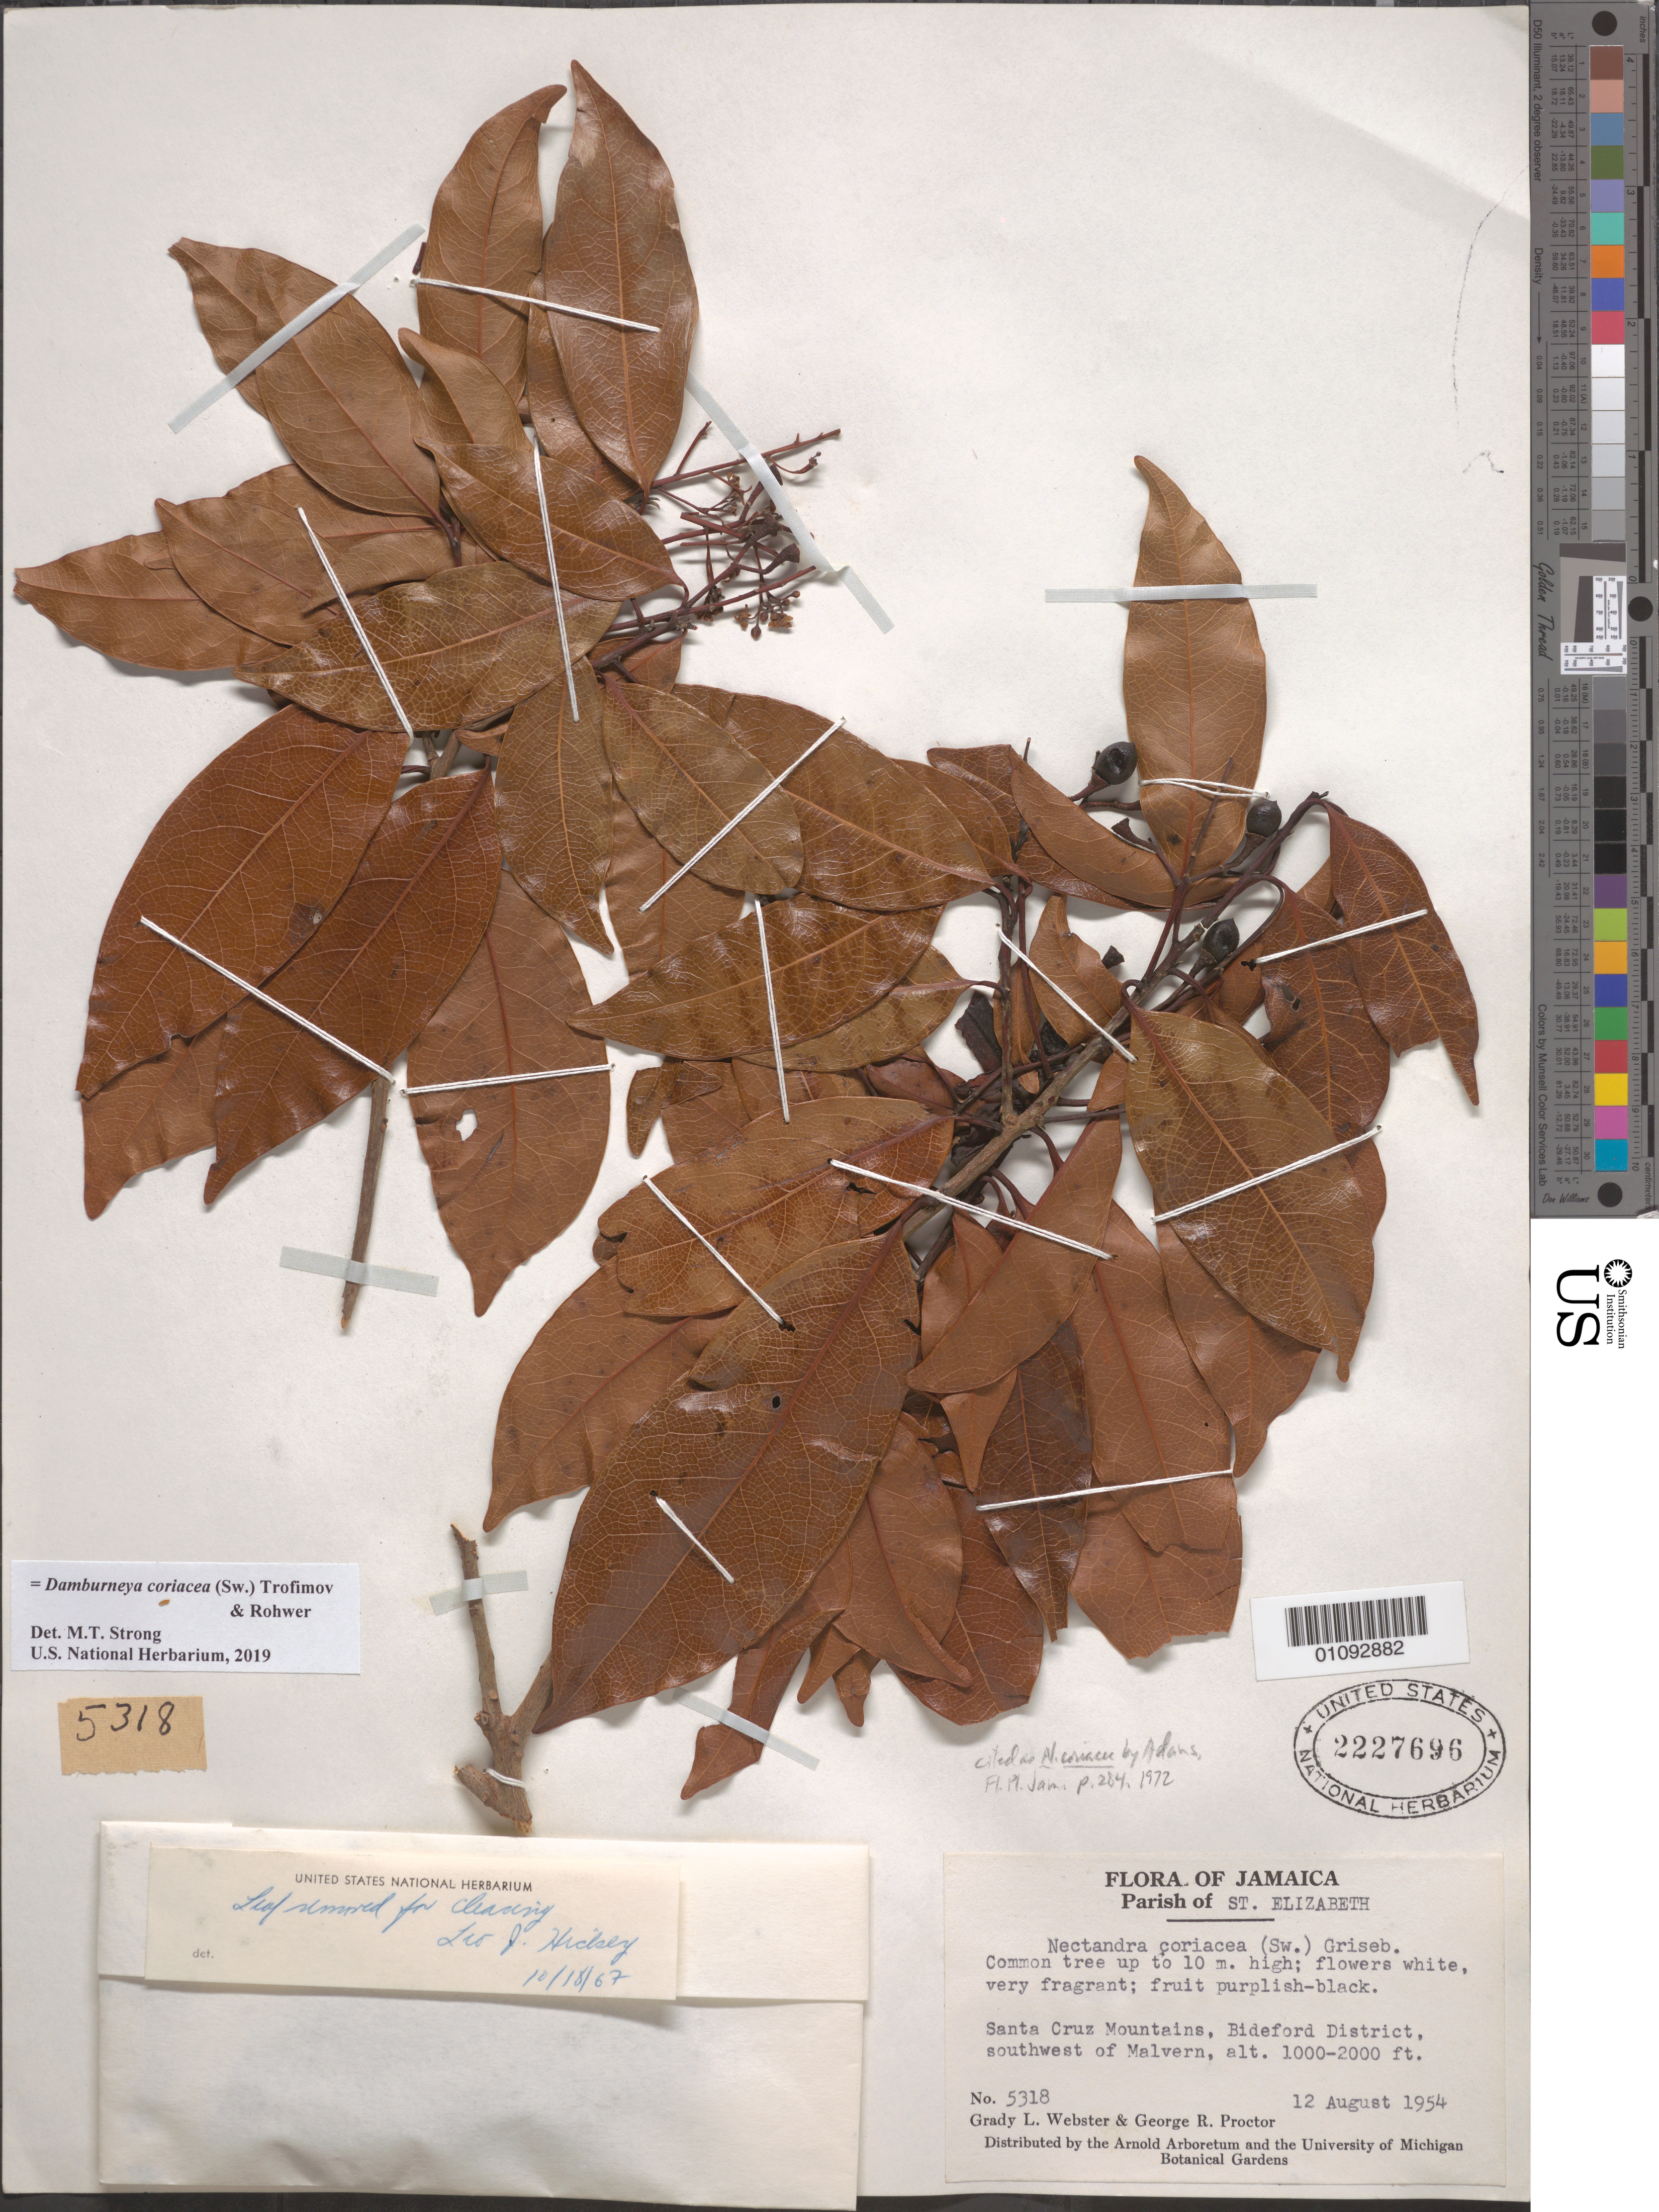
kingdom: Plantae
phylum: Tracheophyta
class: Magnoliopsida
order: Laurales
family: Lauraceae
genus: Damburneya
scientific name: Damburneya coriacea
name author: (Sw.) Trofimov & Rohwer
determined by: Strong, M. T., (US), Smithsonian Institution - National Museum of Natural History (UNITED STATES)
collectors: G. L. Webster & G. R. Proctor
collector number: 5318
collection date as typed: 12 Aug 1954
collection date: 1954-08-12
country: Jamaica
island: Jamaica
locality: Santa Cruz Mountains, Bideford District, SW of Malvern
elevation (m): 305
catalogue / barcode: US 2227696